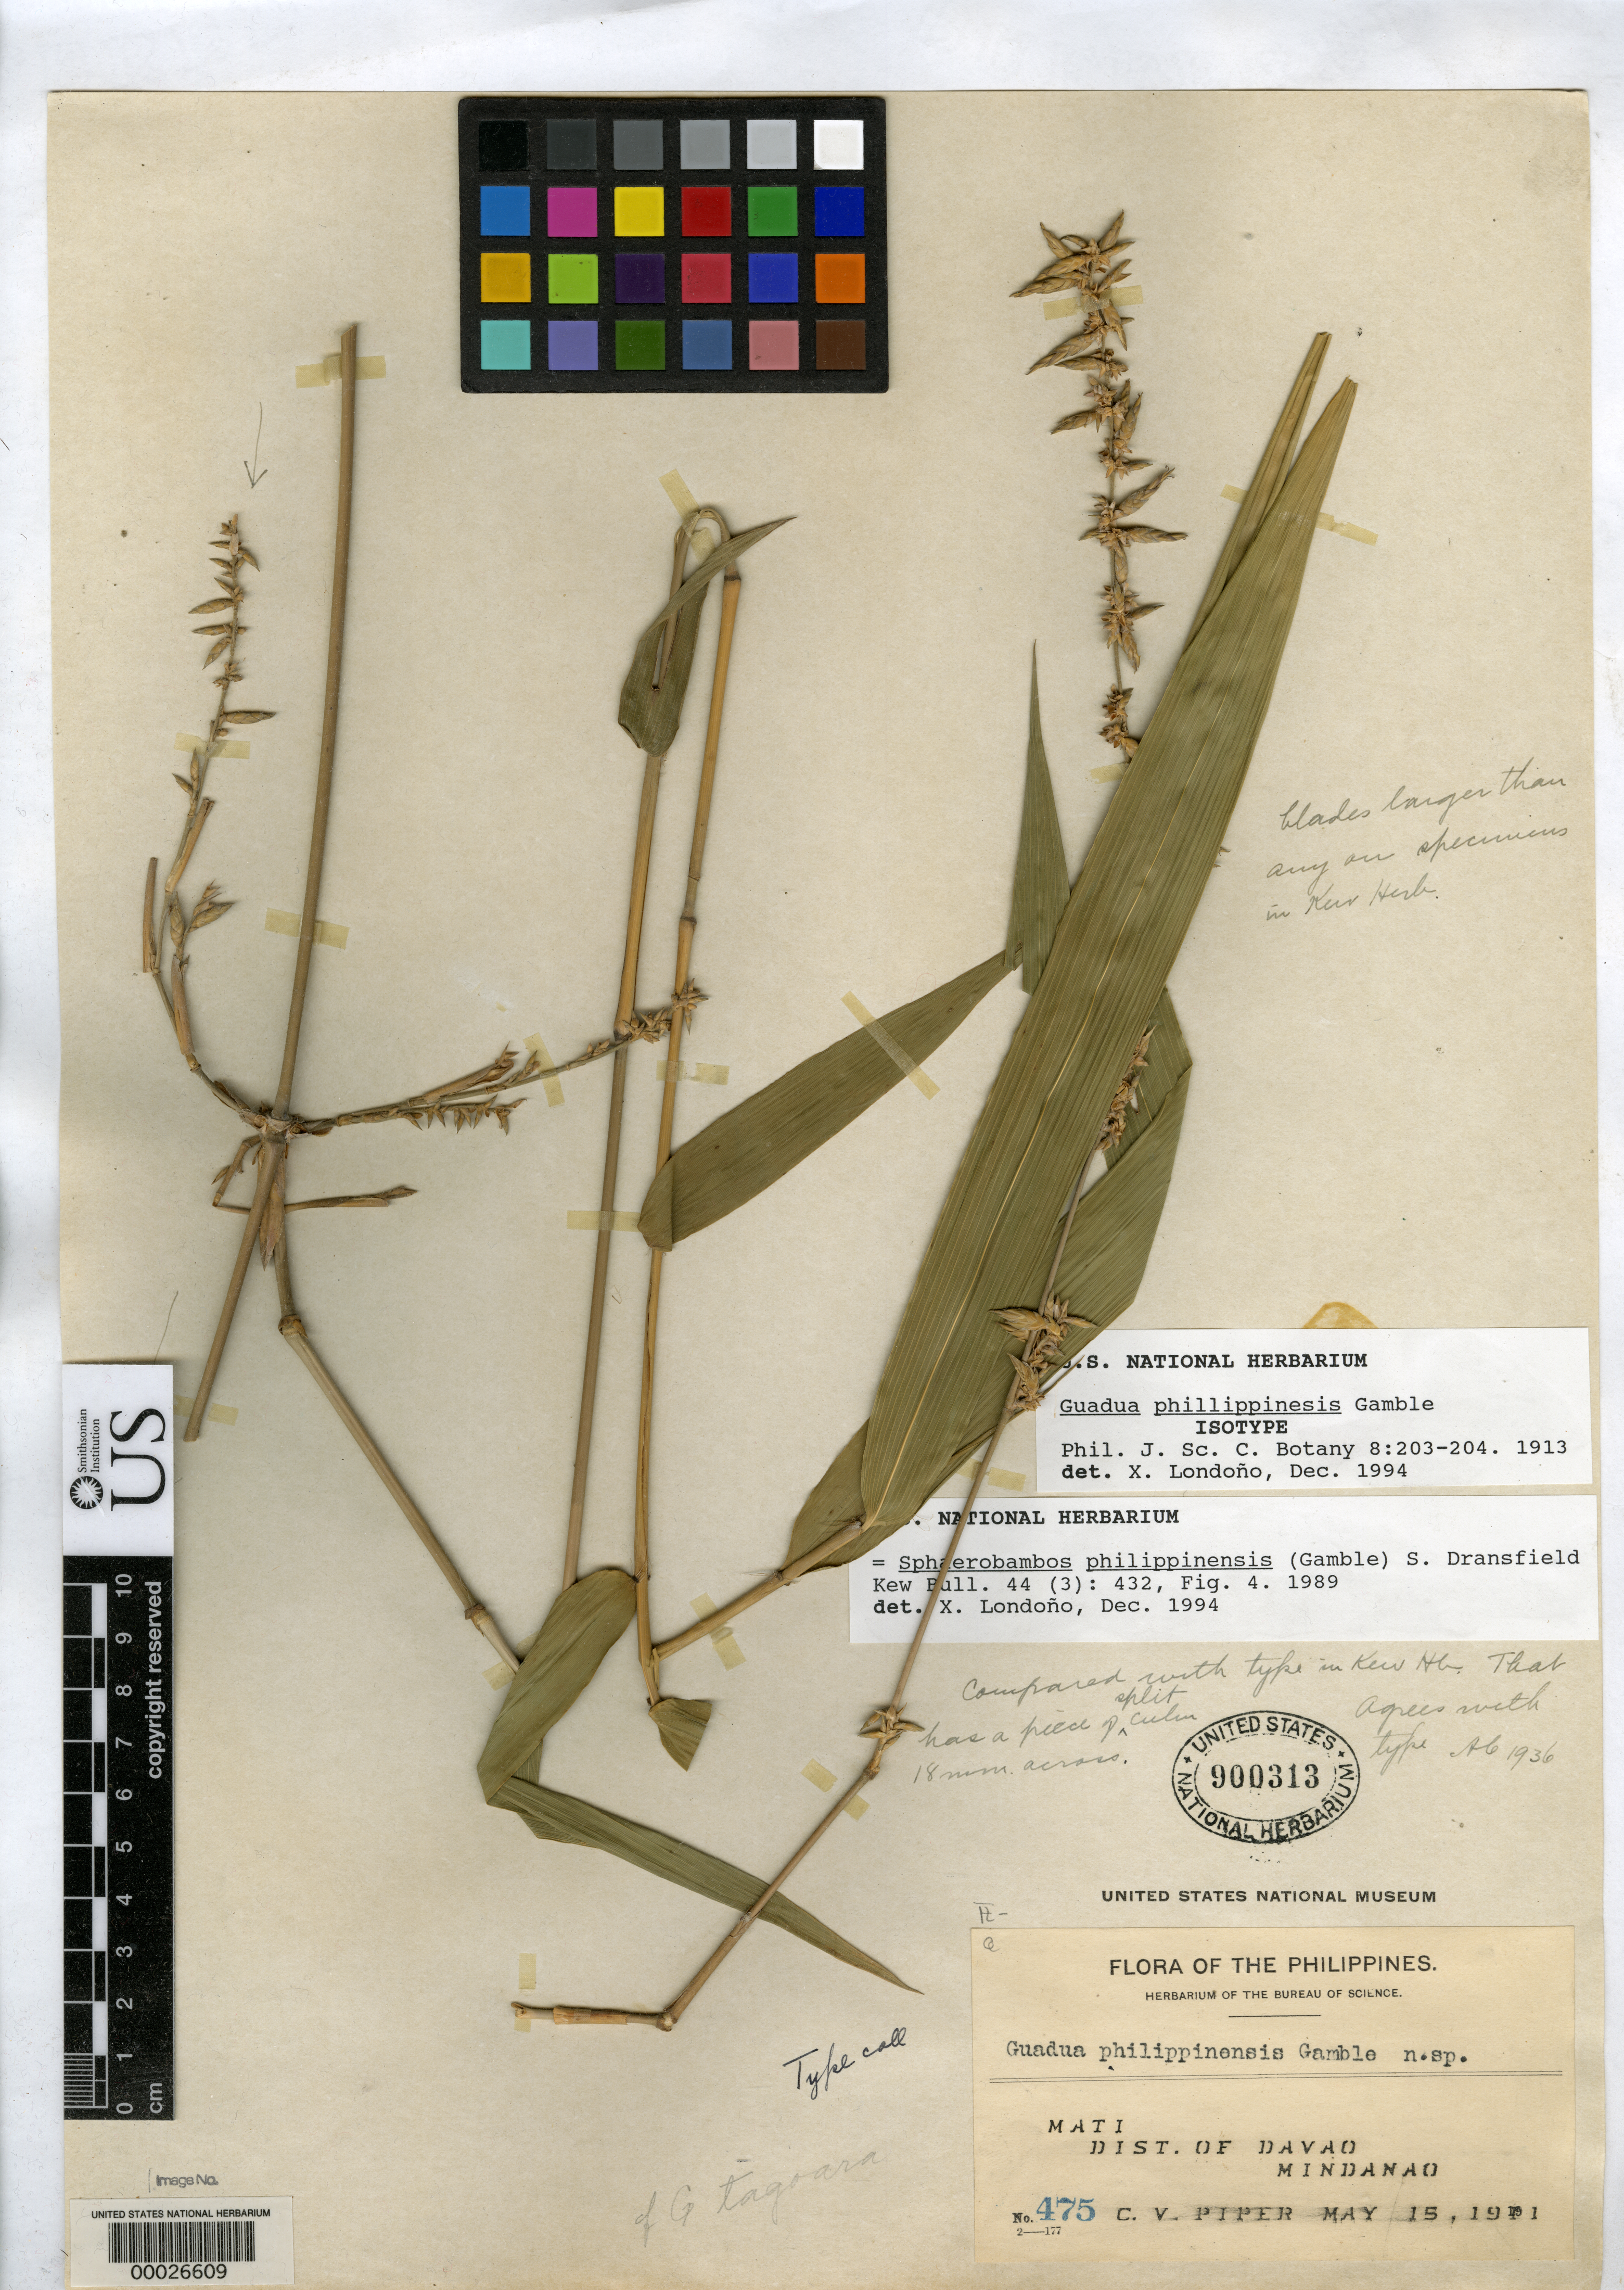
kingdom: Plantae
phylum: Tracheophyta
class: Liliopsida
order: Poales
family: Poaceae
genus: Guadua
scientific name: Guadua philippinensis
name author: Gamble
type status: Isotype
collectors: C. V. Piper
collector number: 475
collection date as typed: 15 May 1911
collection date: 1911-05-15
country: Philippines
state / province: Davao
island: Mindanao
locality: Mati.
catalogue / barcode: US 900313